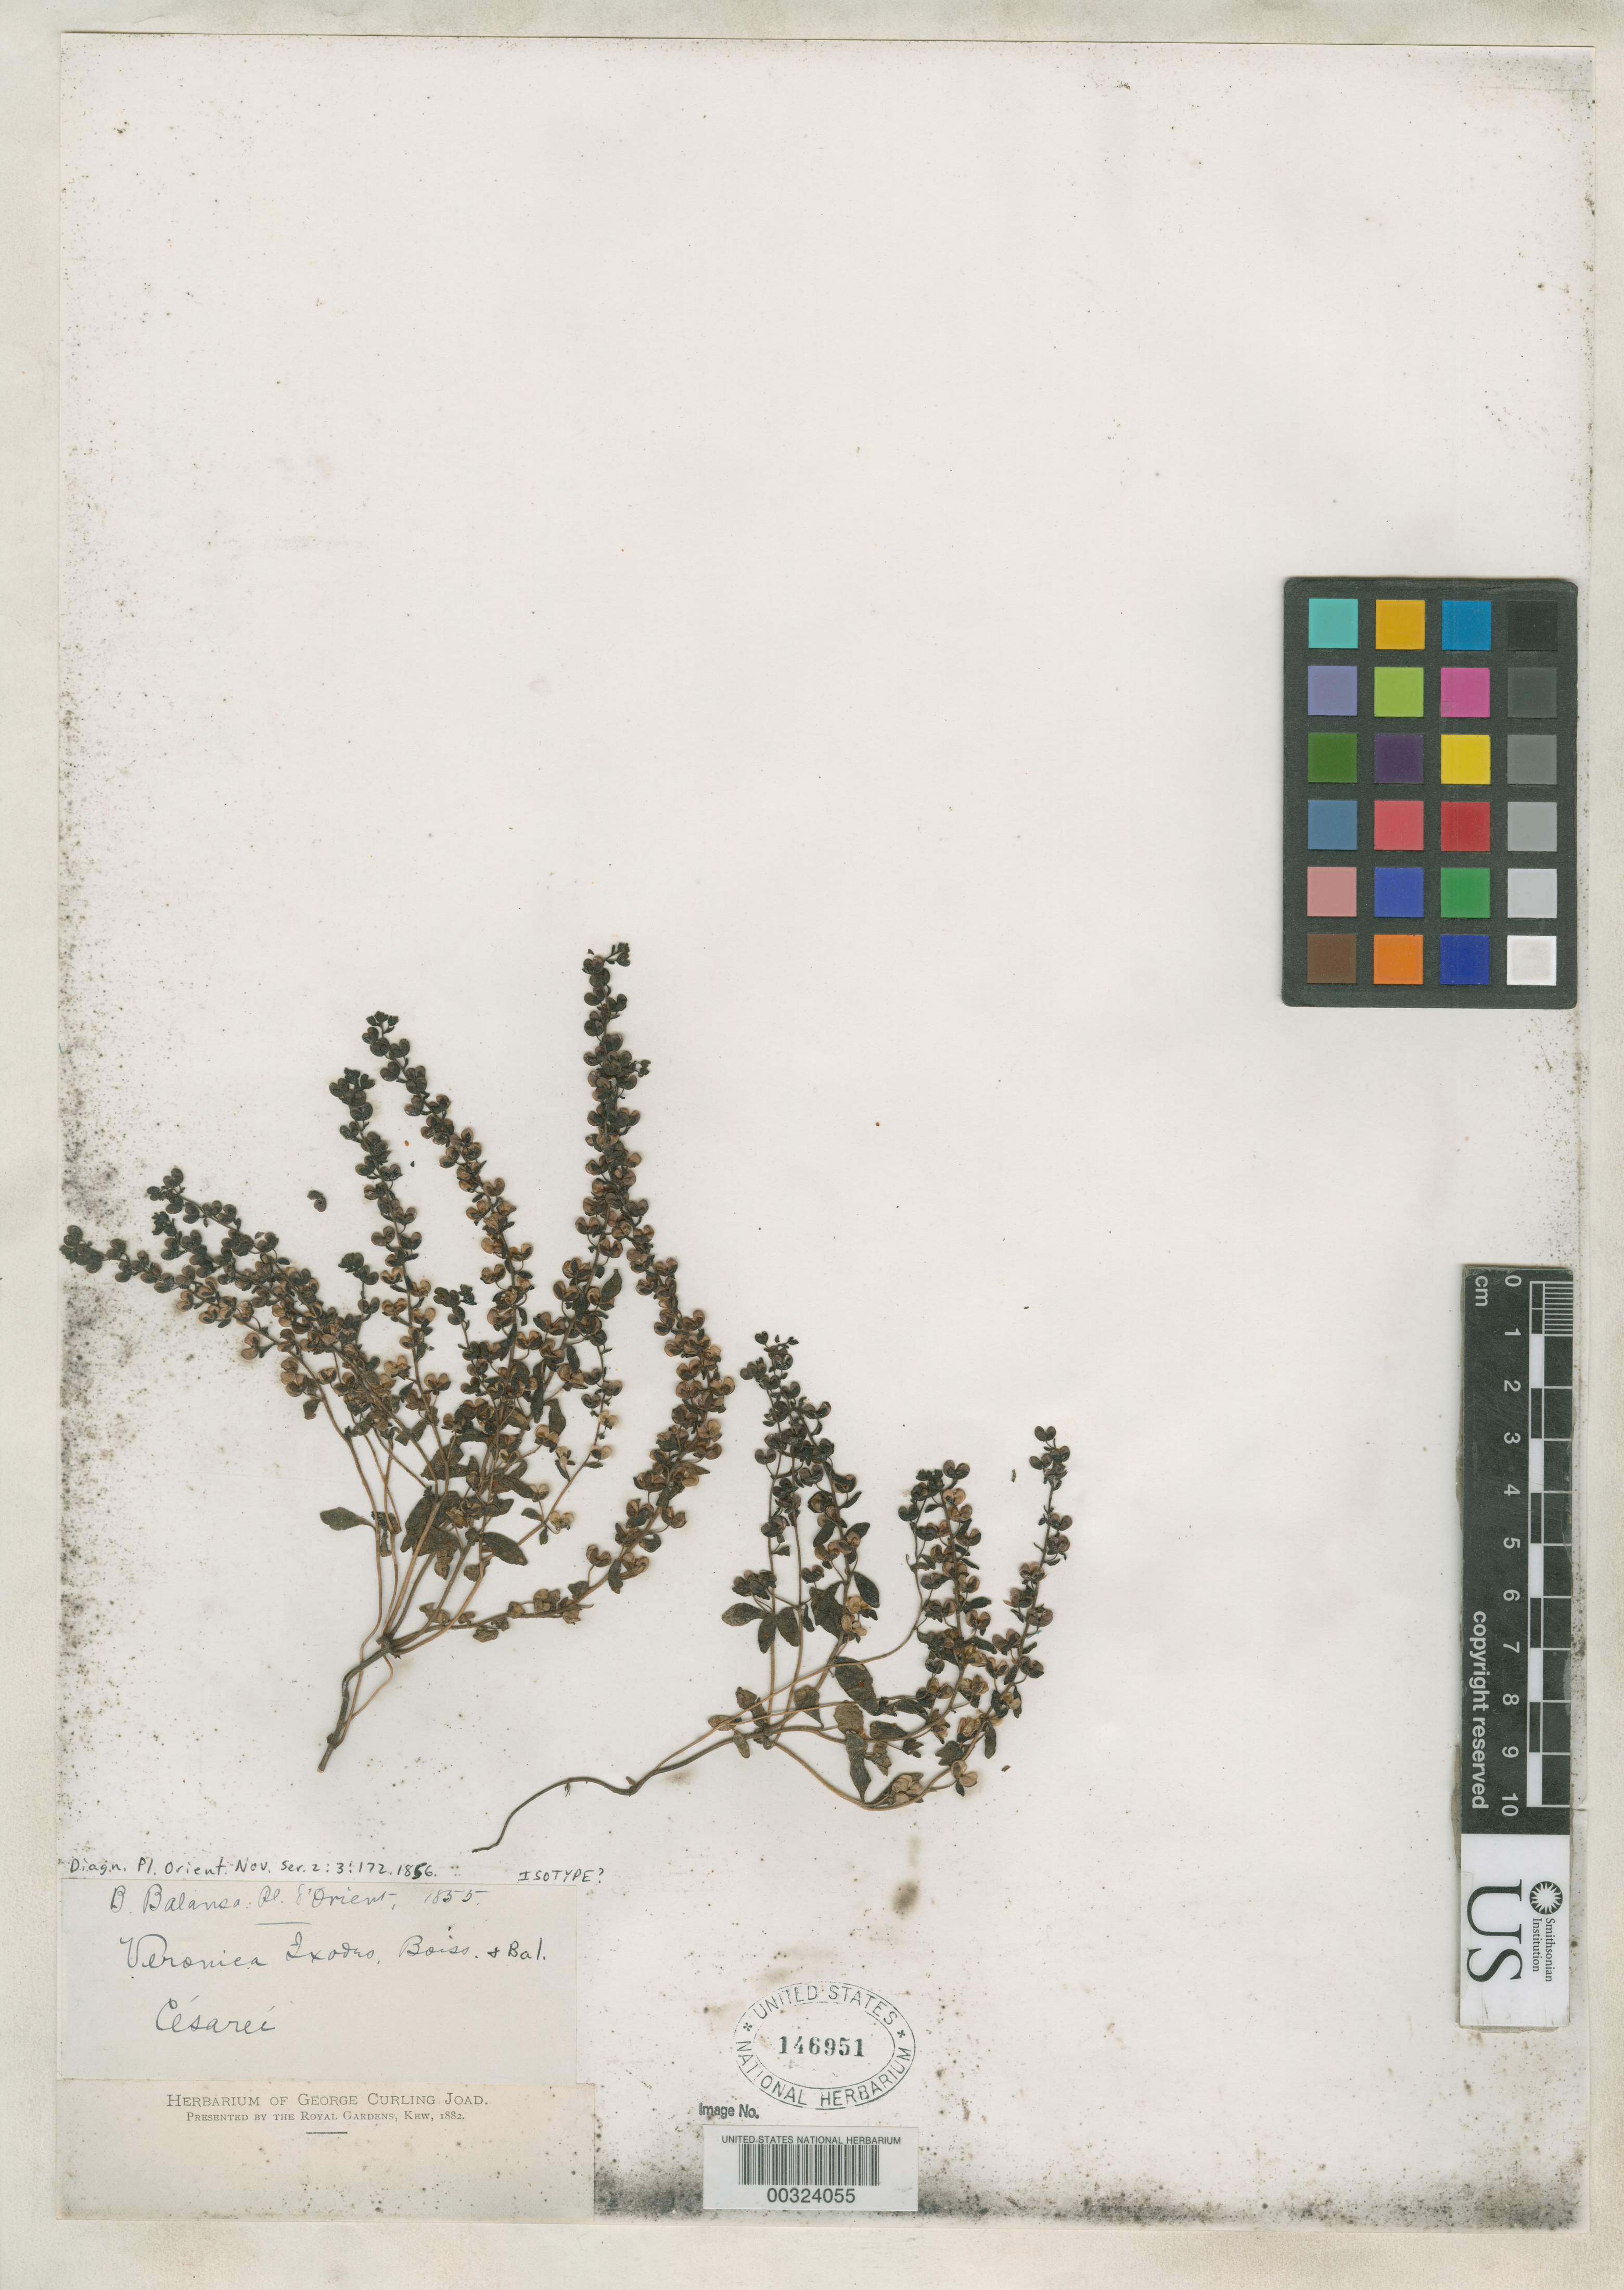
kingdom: Plantae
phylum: Tracheophyta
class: Magnoliopsida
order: Lamiales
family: Plantaginaceae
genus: Veronica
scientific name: Veronica ixodes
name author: Boiss. & Balansa in Boiss.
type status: Possible Isotype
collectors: B. Balansa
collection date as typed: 1855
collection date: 1855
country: Turkey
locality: Masmeneu Dagh in via a Cilicia ad Caesareum.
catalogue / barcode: US 146951